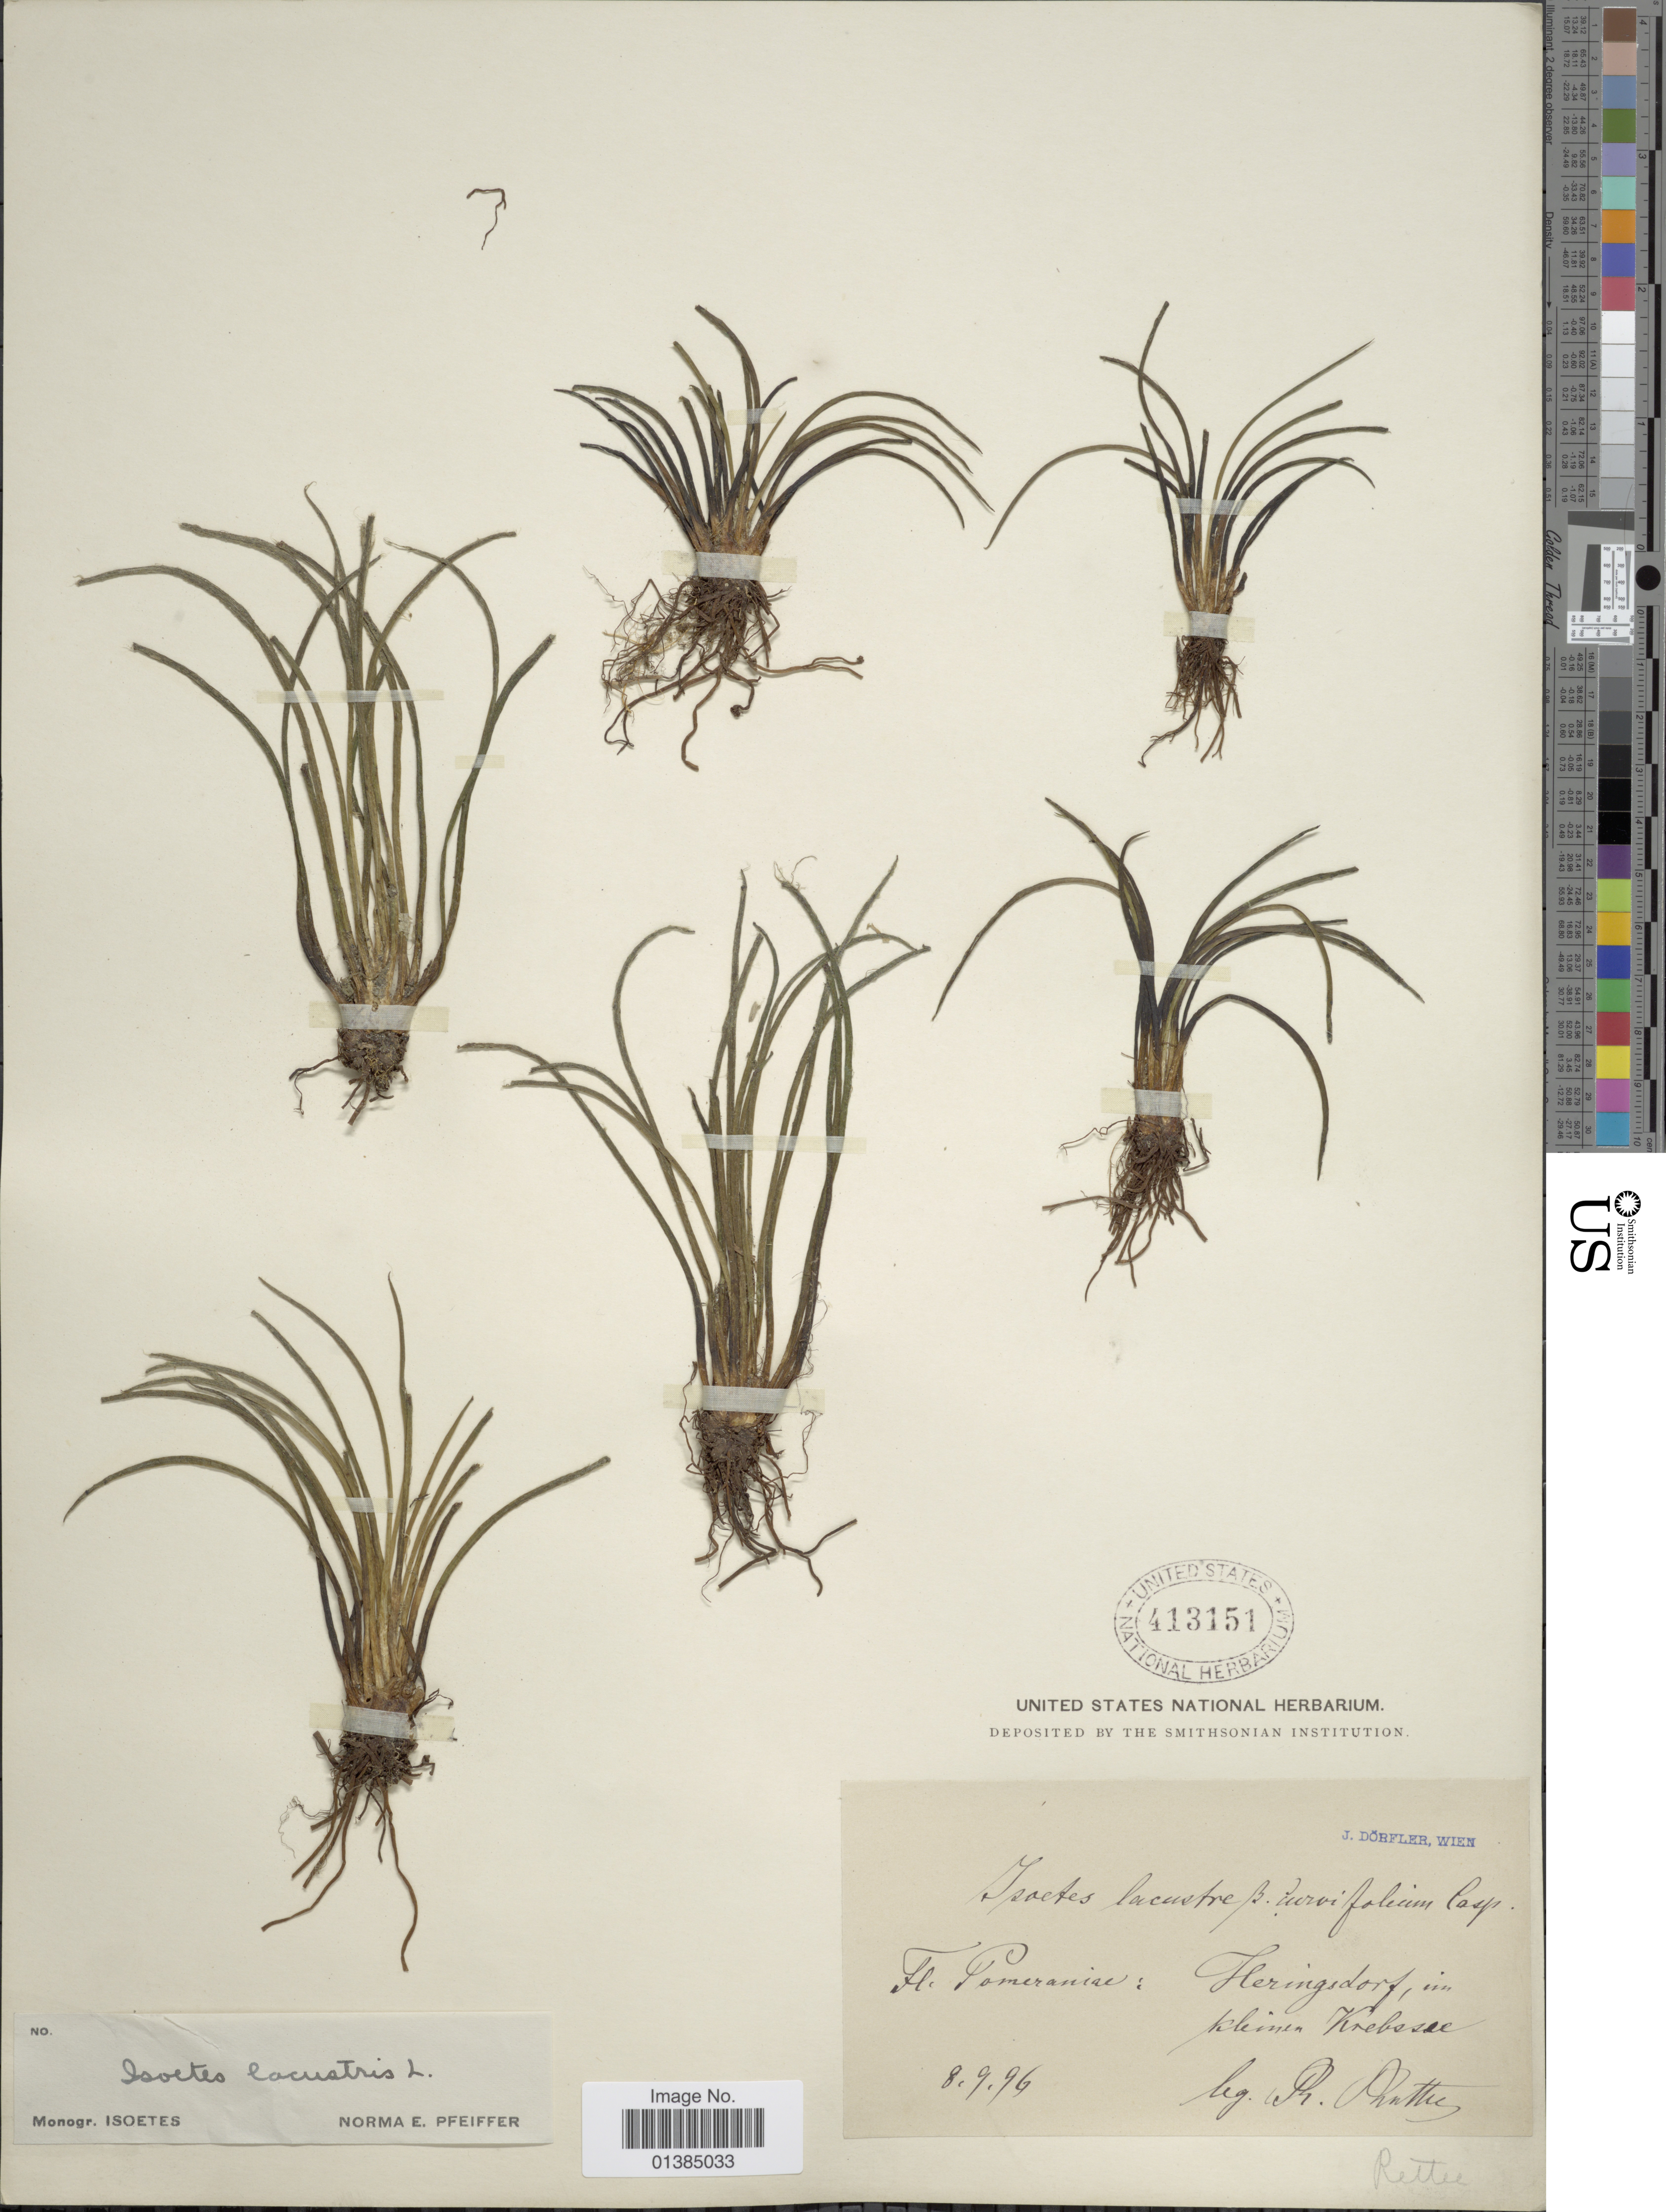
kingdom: Plantae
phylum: Tracheophyta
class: Lycopodiopsida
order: Isoetales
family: Isoetaceae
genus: Isoetes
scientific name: Isoetes lacustris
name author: L.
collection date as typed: Transcribed d/m/y: 8/9/96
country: Germany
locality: Fl. Pomeraniae: Heringsdorf, in Kleiner Krebssee.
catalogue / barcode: US 413151